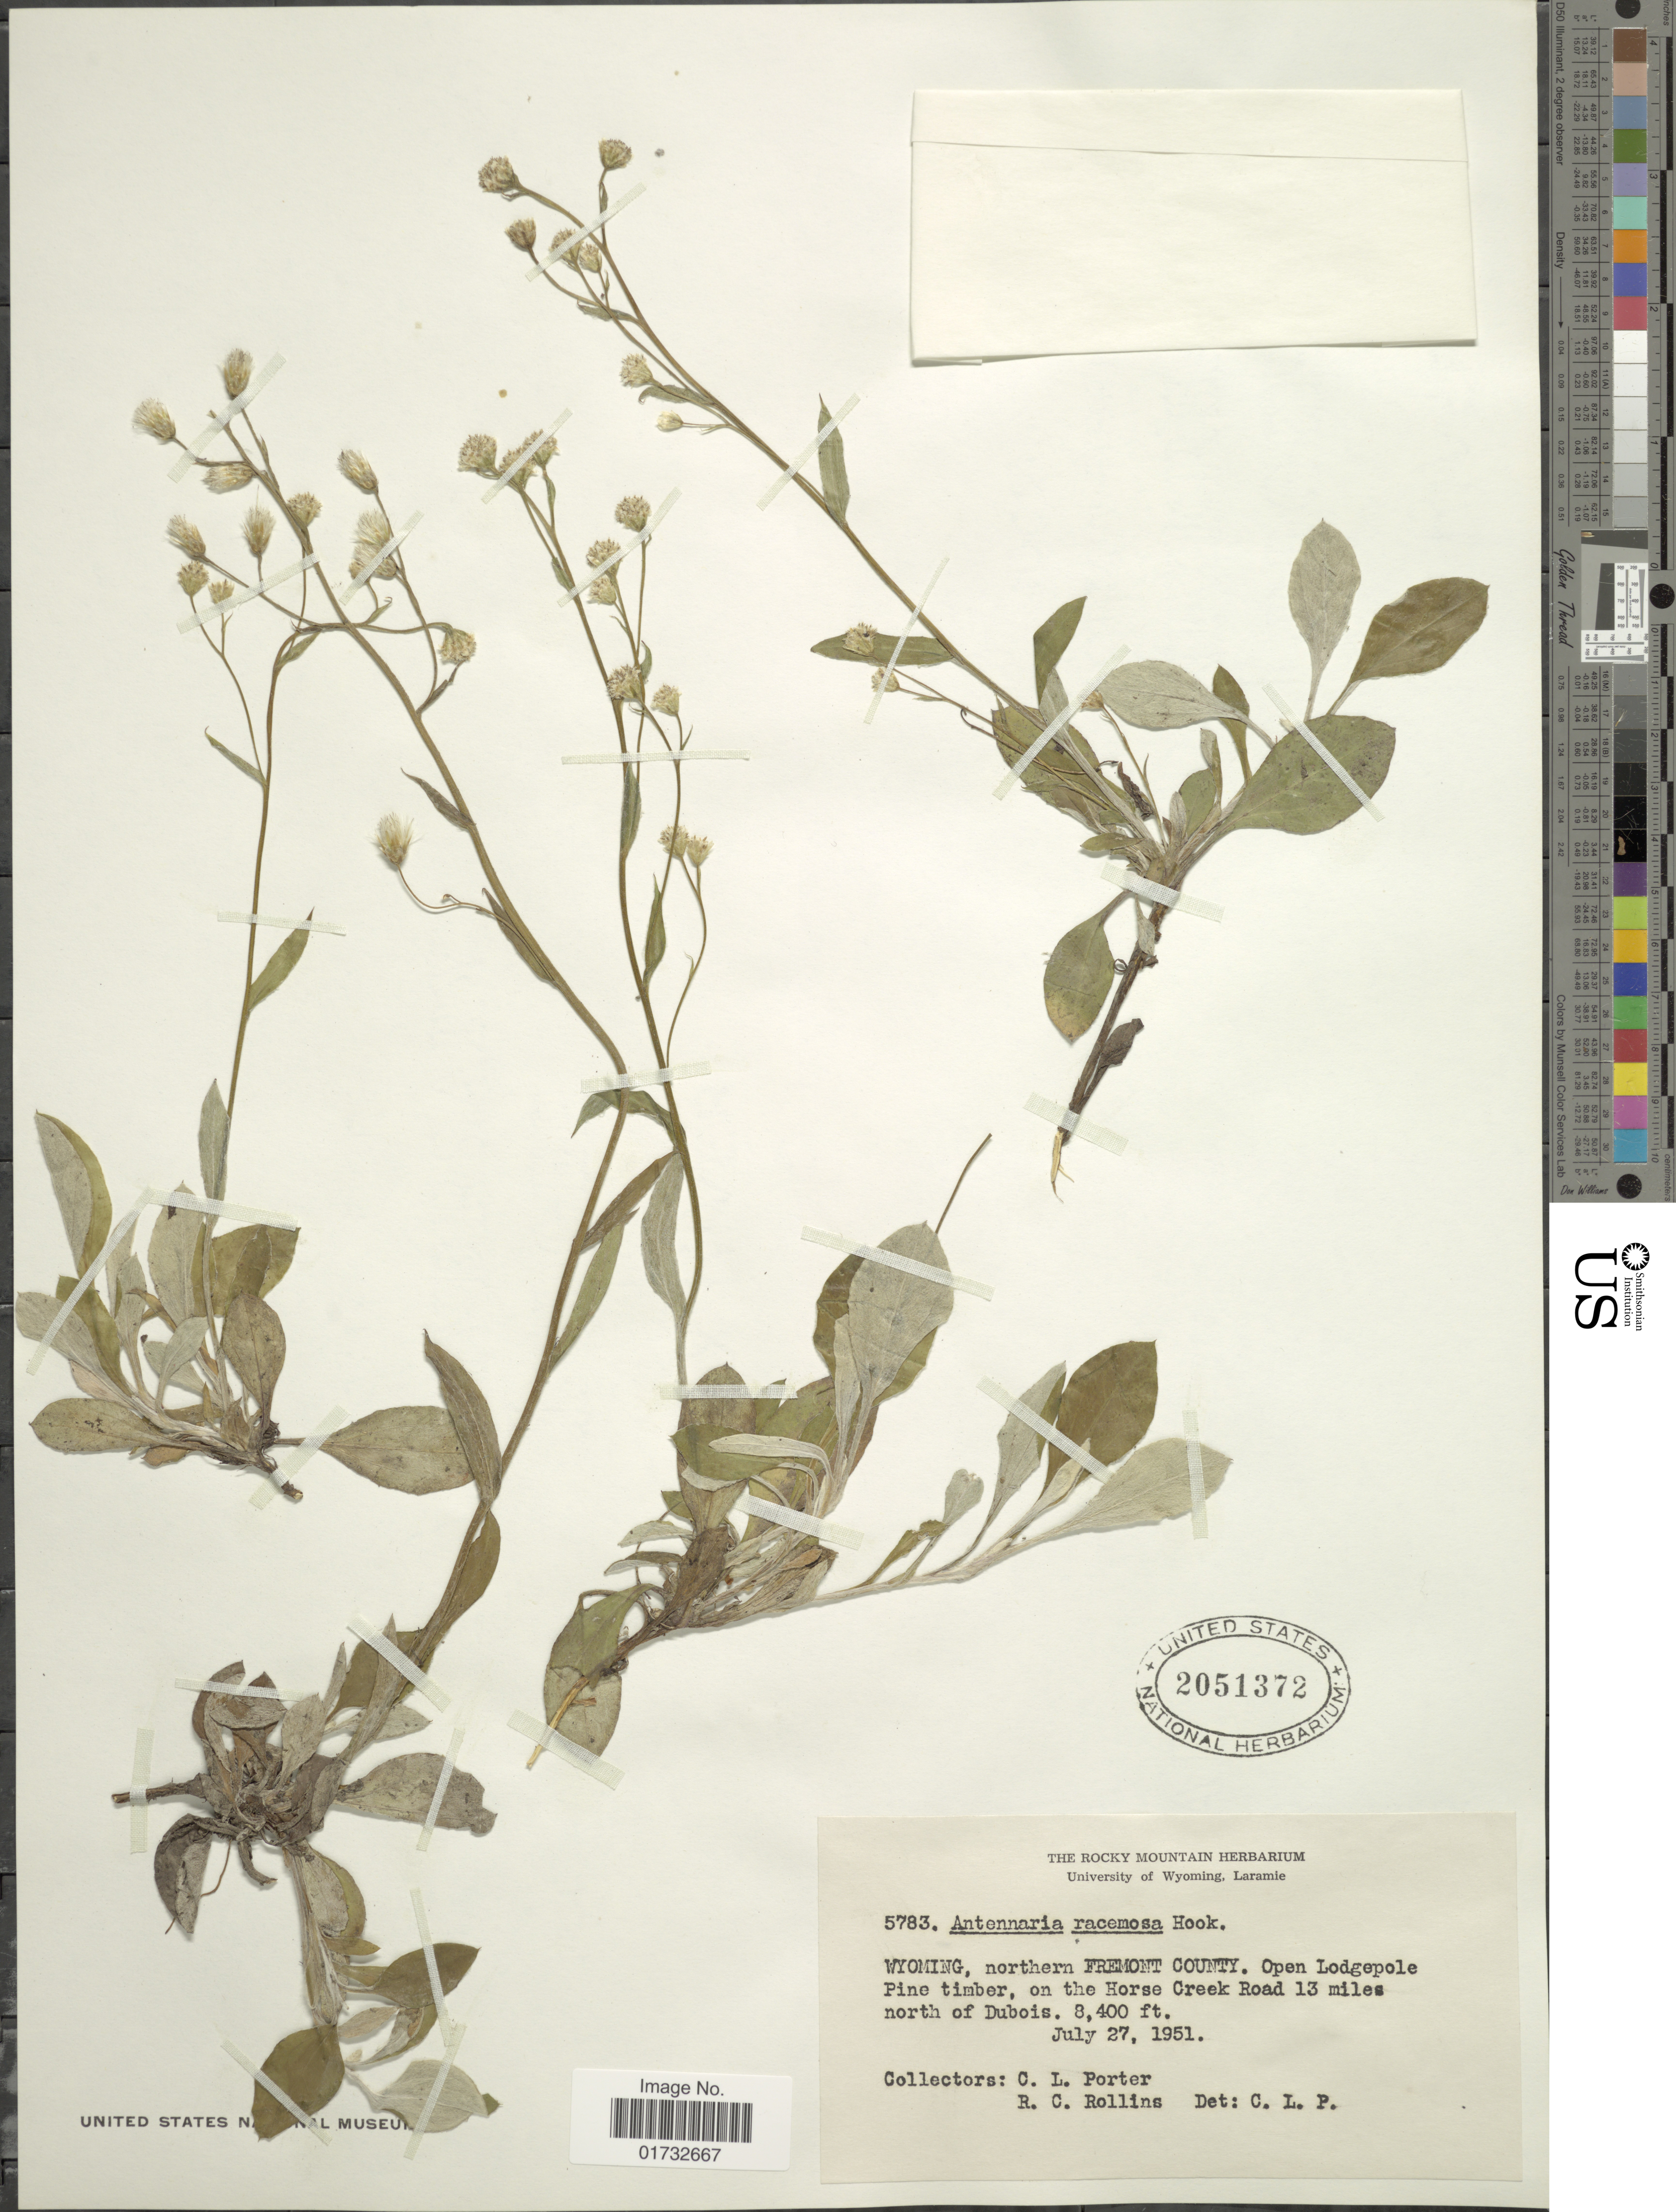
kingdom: Plantae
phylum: Tracheophyta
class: Magnoliopsida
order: Asterales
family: Asteraceae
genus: Antennaria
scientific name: Antennaria racemosa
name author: Hook.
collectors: C. L. Porter & R. C. Rollins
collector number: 5783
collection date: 1951-07-27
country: United States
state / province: Wyoming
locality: Northern Fremont County. on the Horse Creek Road 13 miles north of Dubois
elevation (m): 2560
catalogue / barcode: US 2051372